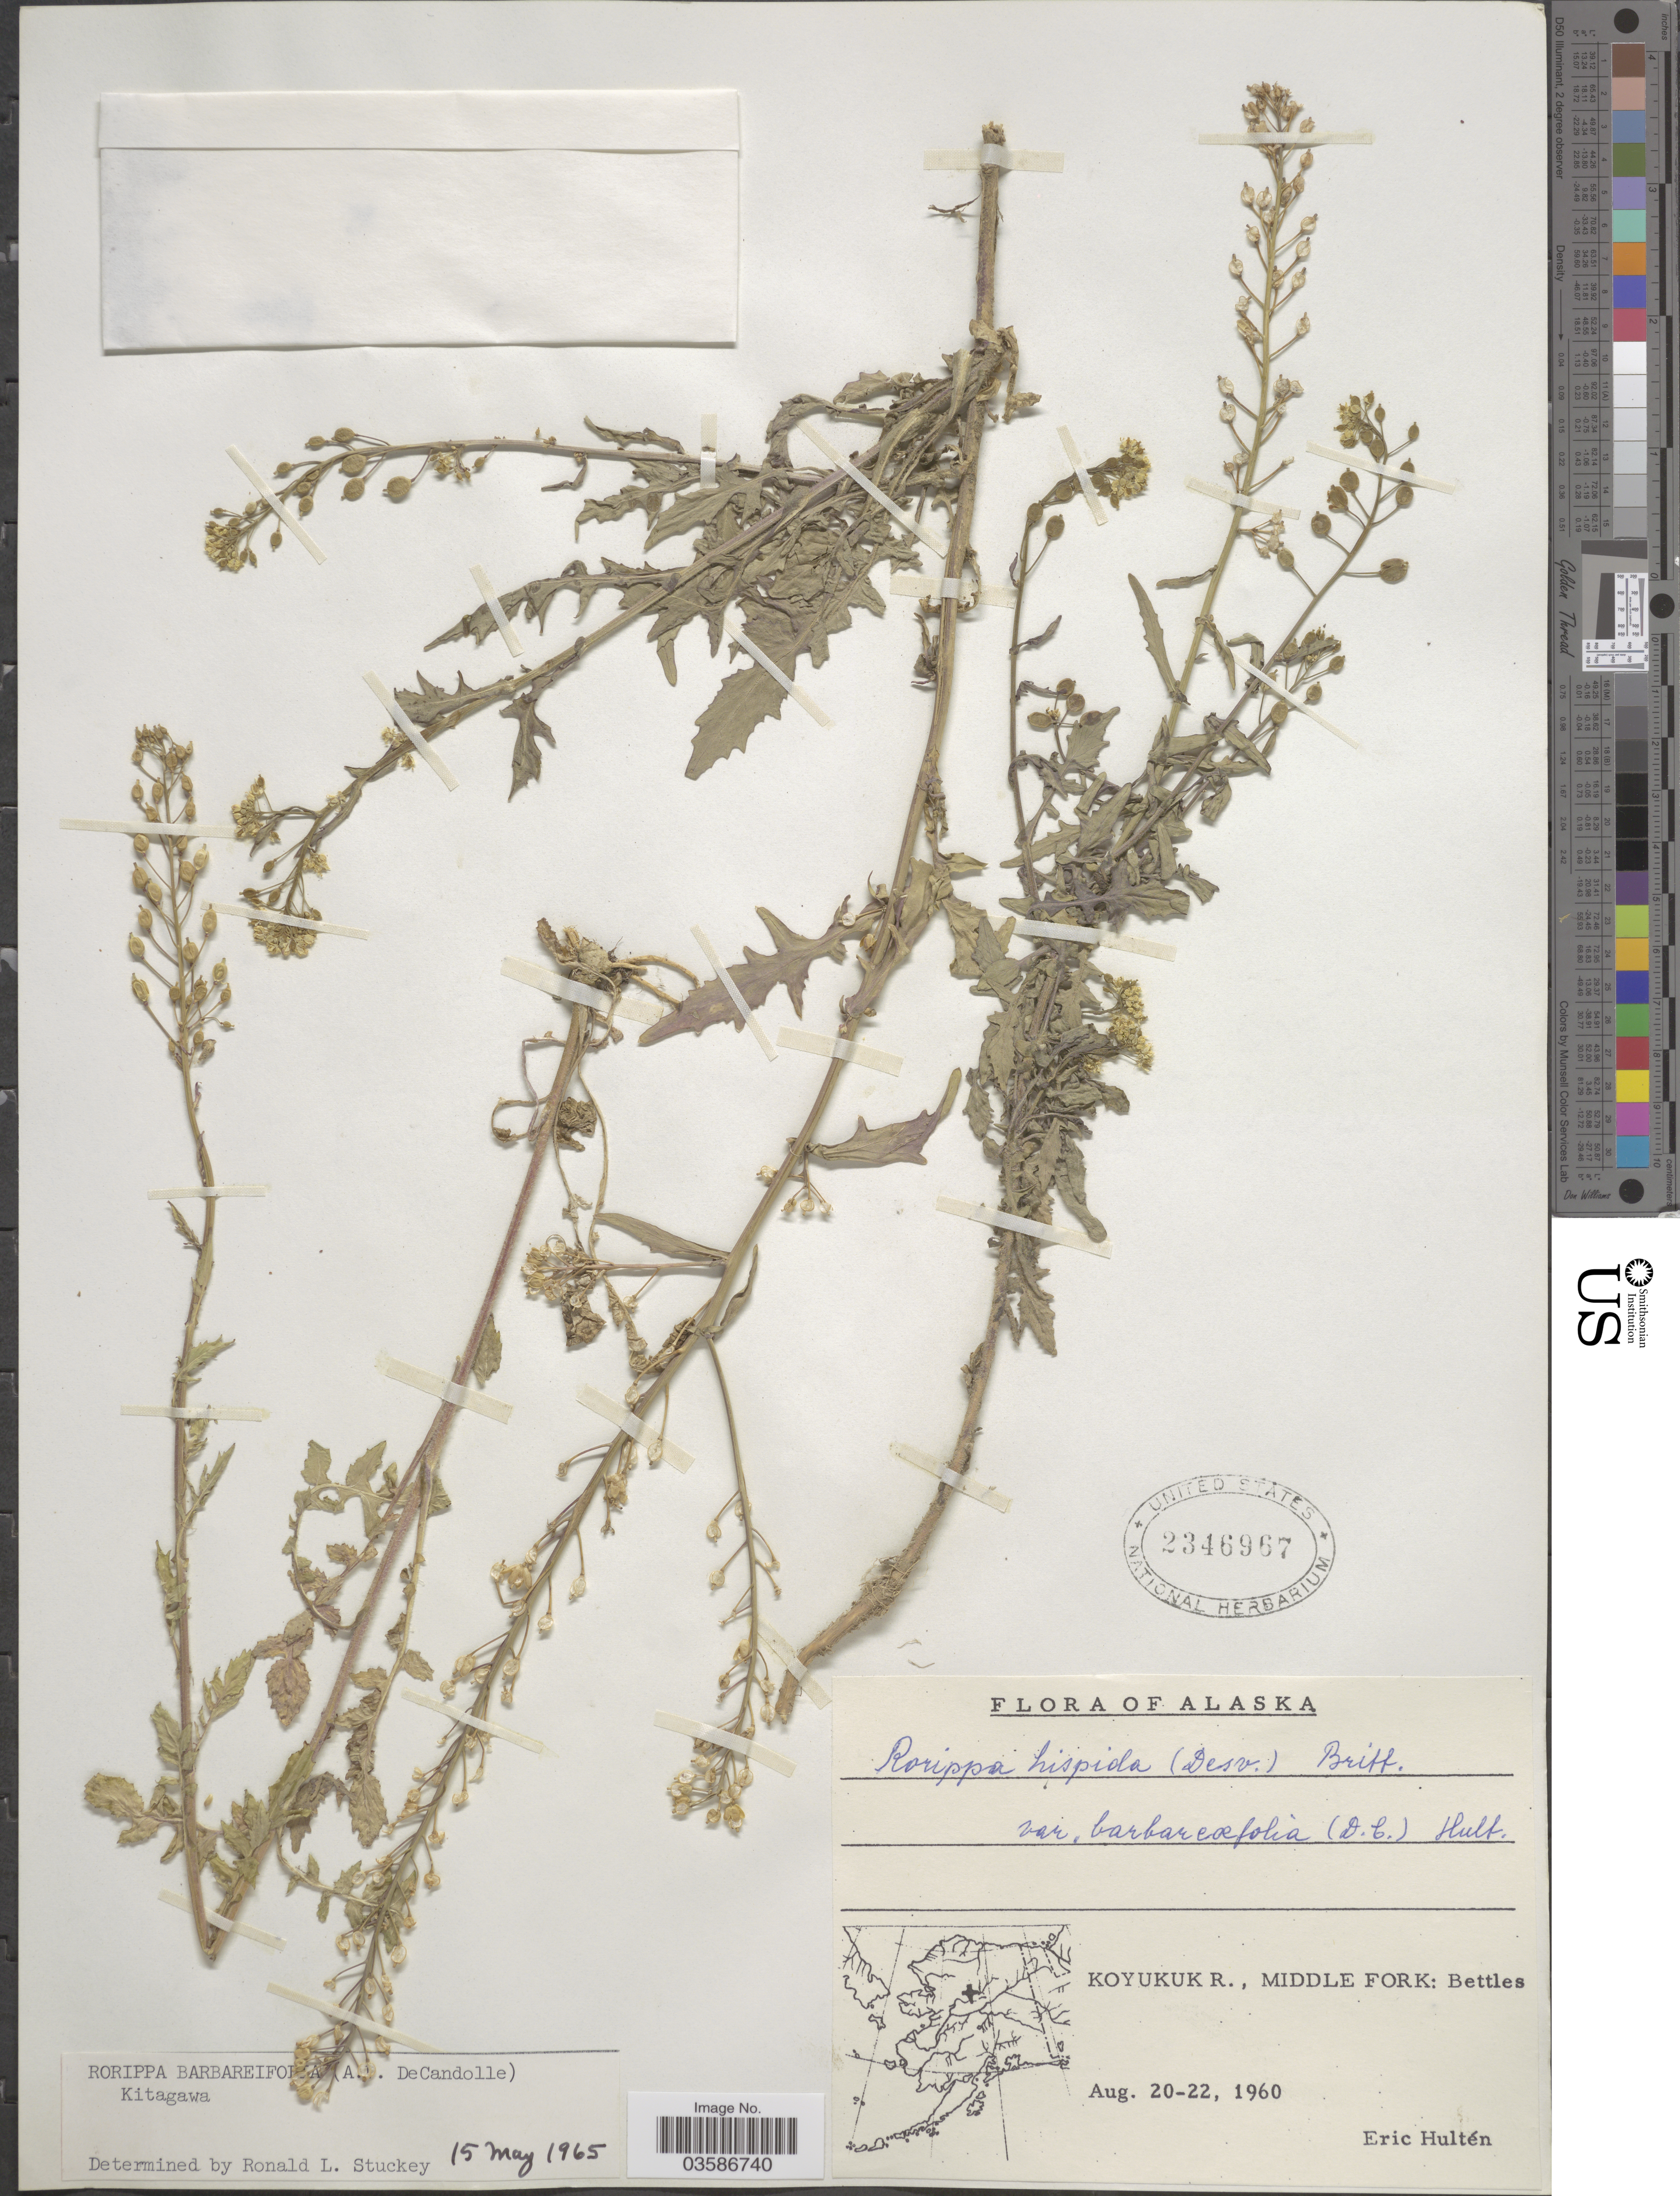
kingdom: Plantae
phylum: Tracheophyta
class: Magnoliopsida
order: Brassicales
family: Brassicaceae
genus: Rorippa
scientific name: Rorippa barbareifolia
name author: (DC.) Kitag.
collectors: E. G. Hultén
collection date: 1960-08-20/1960-08-22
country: United States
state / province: Alaska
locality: Koyukuk R., Middle Fork: Bettles.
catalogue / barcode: US 2346967